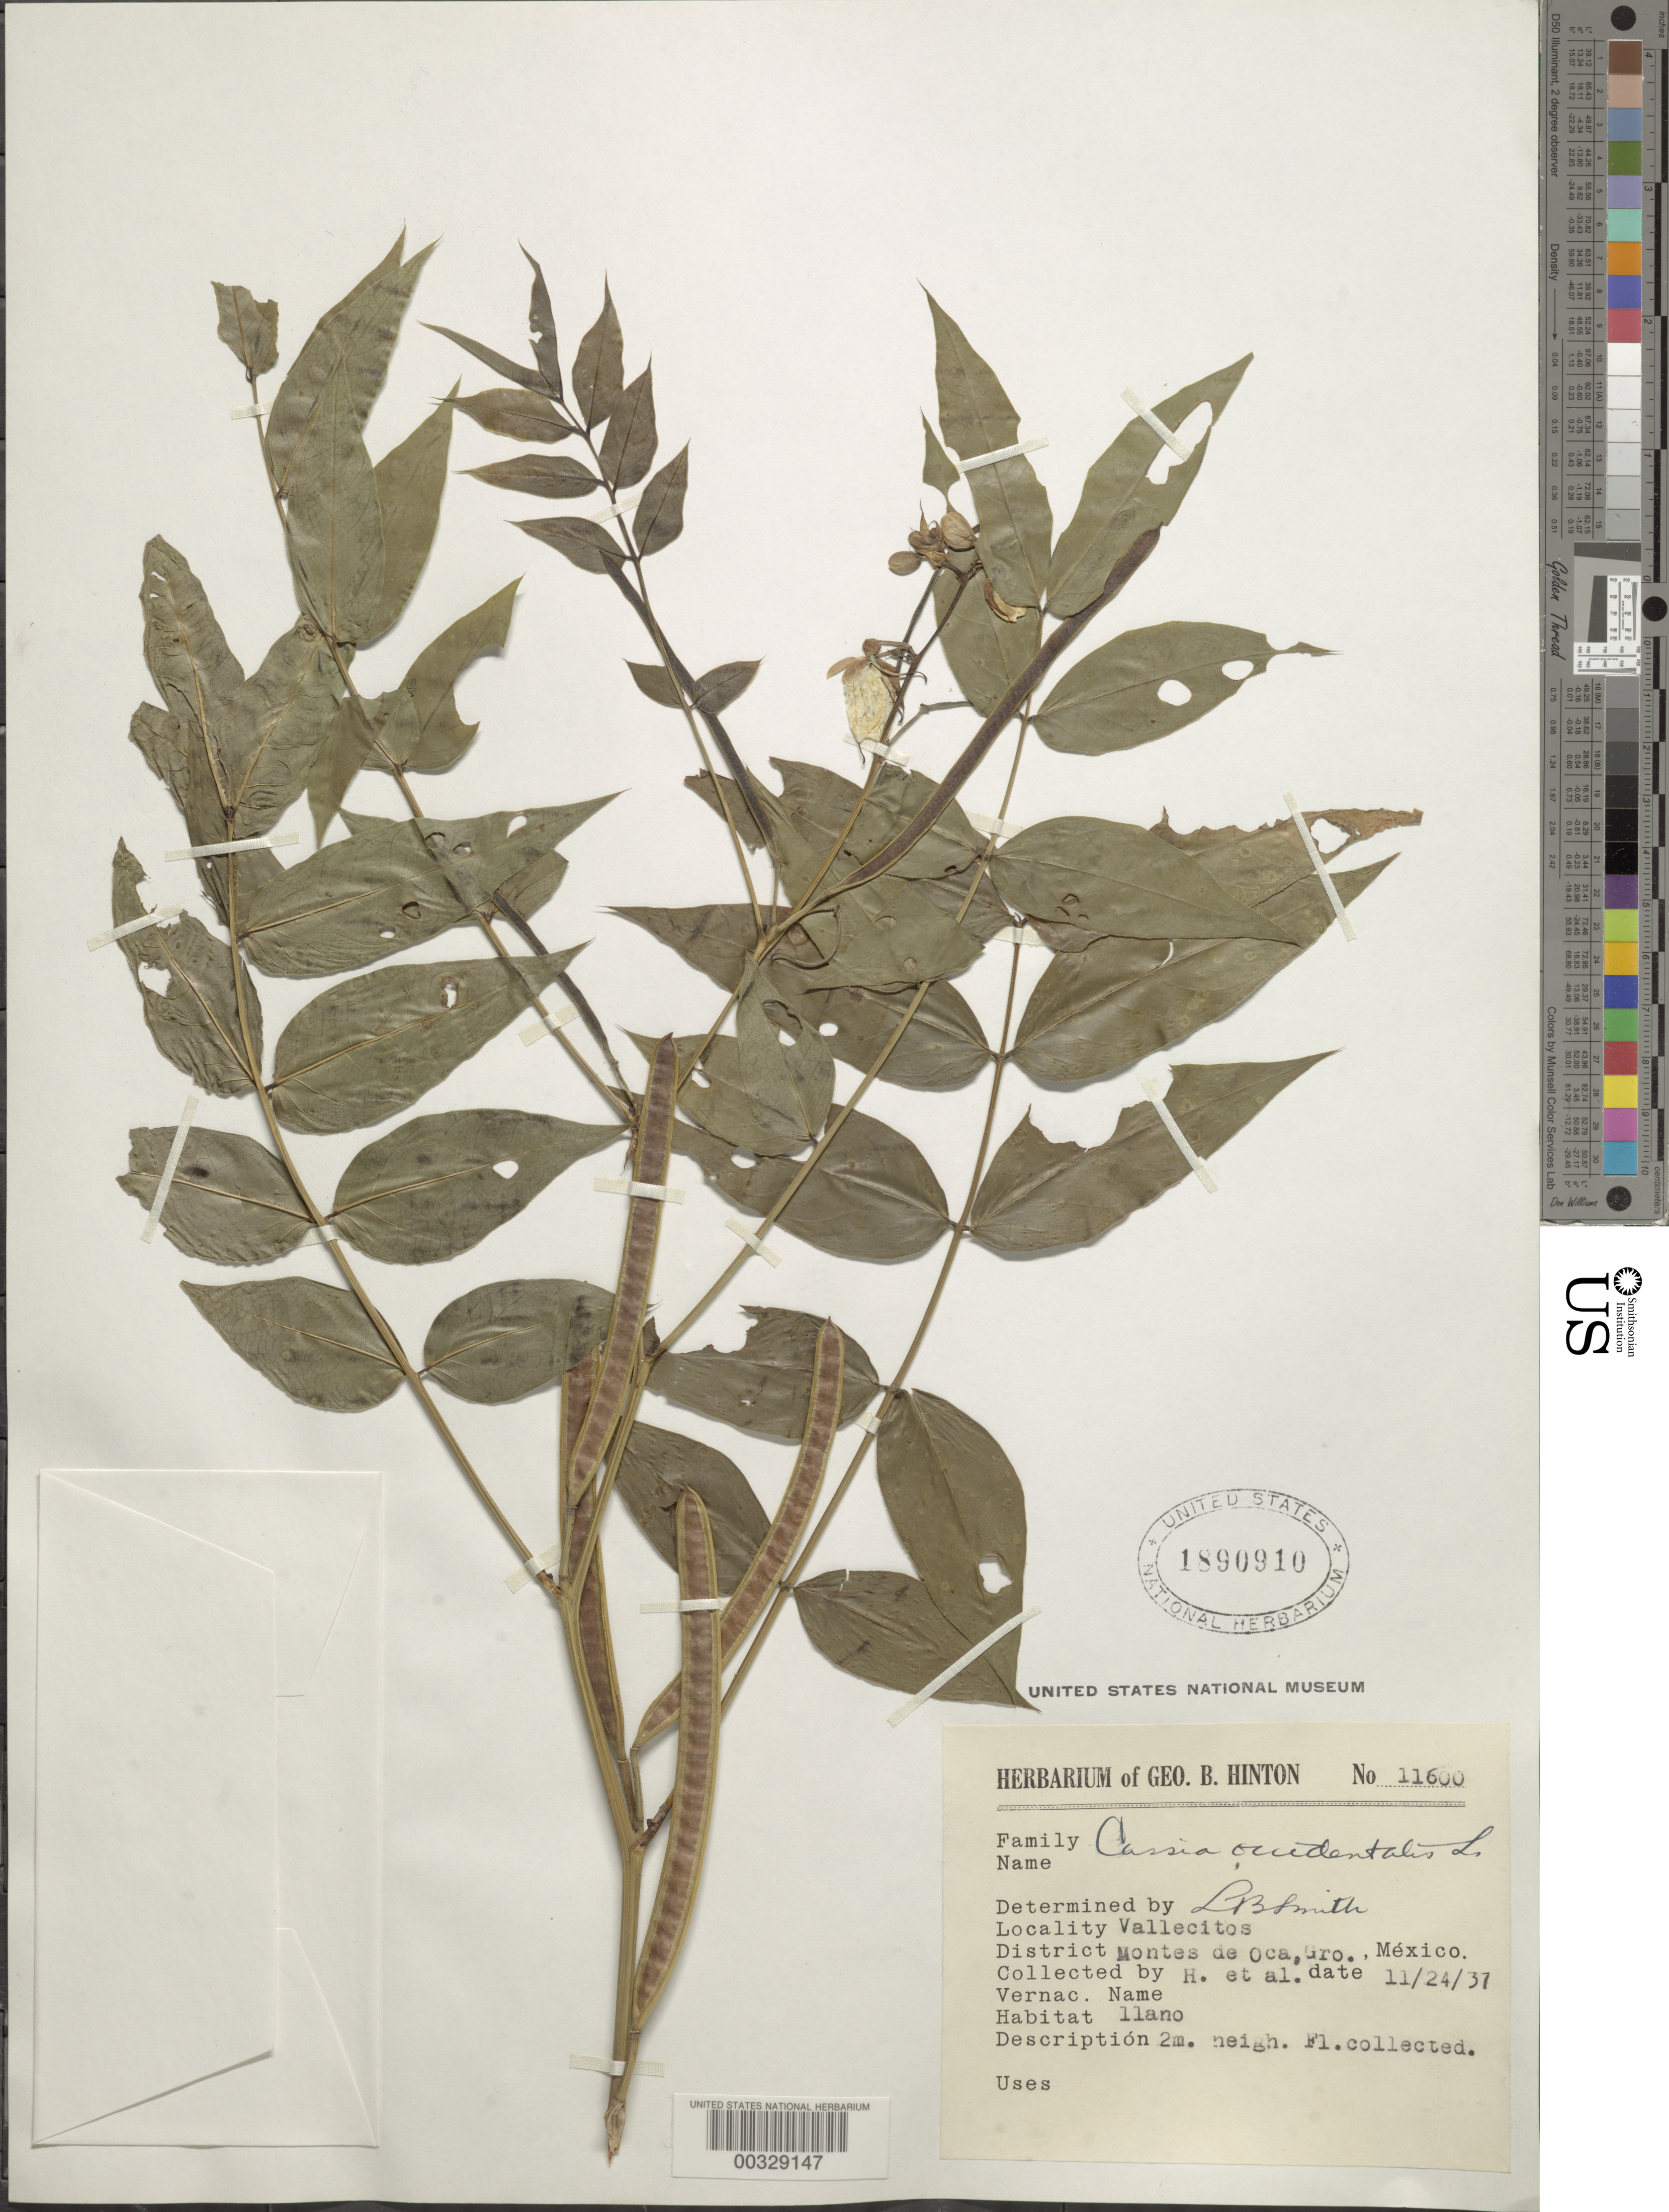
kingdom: Plantae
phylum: Tracheophyta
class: Magnoliopsida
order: Fabales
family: Fabaceae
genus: Senna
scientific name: Senna occidentalis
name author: (L.) Link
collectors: G. B. Hinton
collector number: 11600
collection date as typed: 24 Nov 1937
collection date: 1937-11-24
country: Mexico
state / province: Guerrero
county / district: Unión De Isidoro Montes De Oca, La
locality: Montes de Oca mun. (?), Vallecitos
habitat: Llano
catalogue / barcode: US 1890910